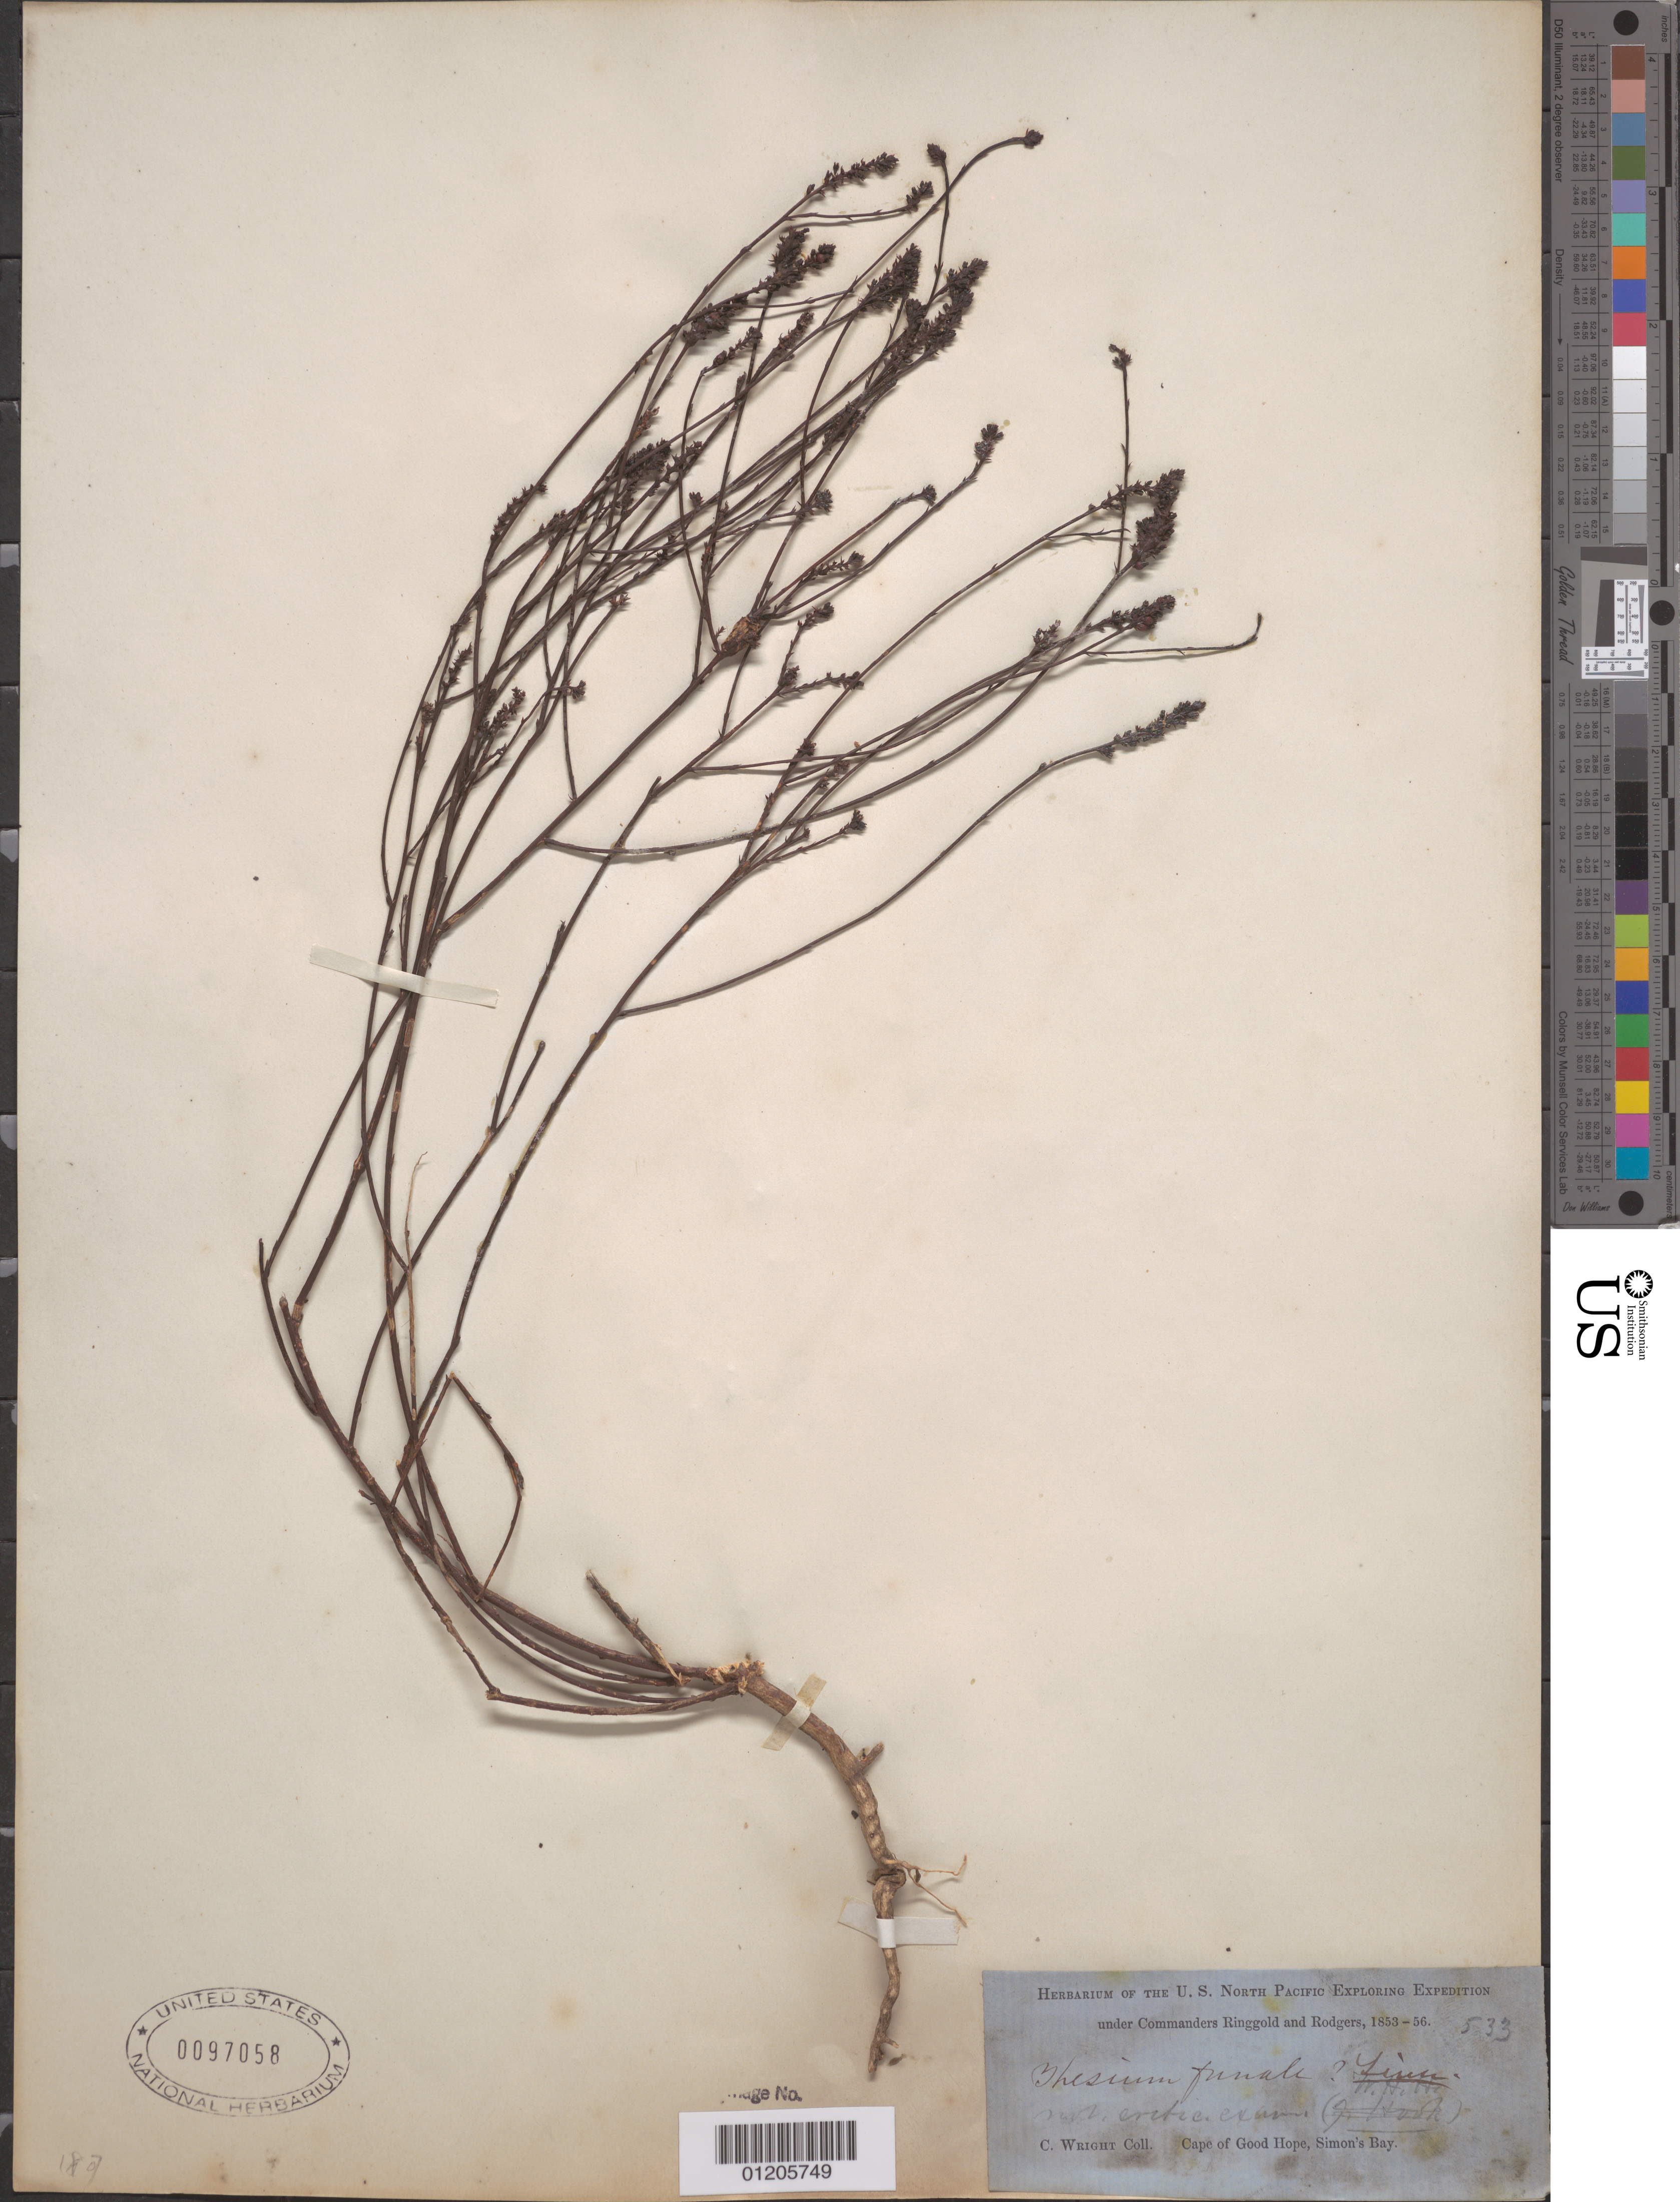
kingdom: Plantae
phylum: Tracheophyta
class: Magnoliopsida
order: Santalales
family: Thesiaceae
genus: Thesium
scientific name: Thesium funale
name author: L.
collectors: C. Wright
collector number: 533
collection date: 1853/1856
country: South Africa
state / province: Western Cape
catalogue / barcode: US 97058